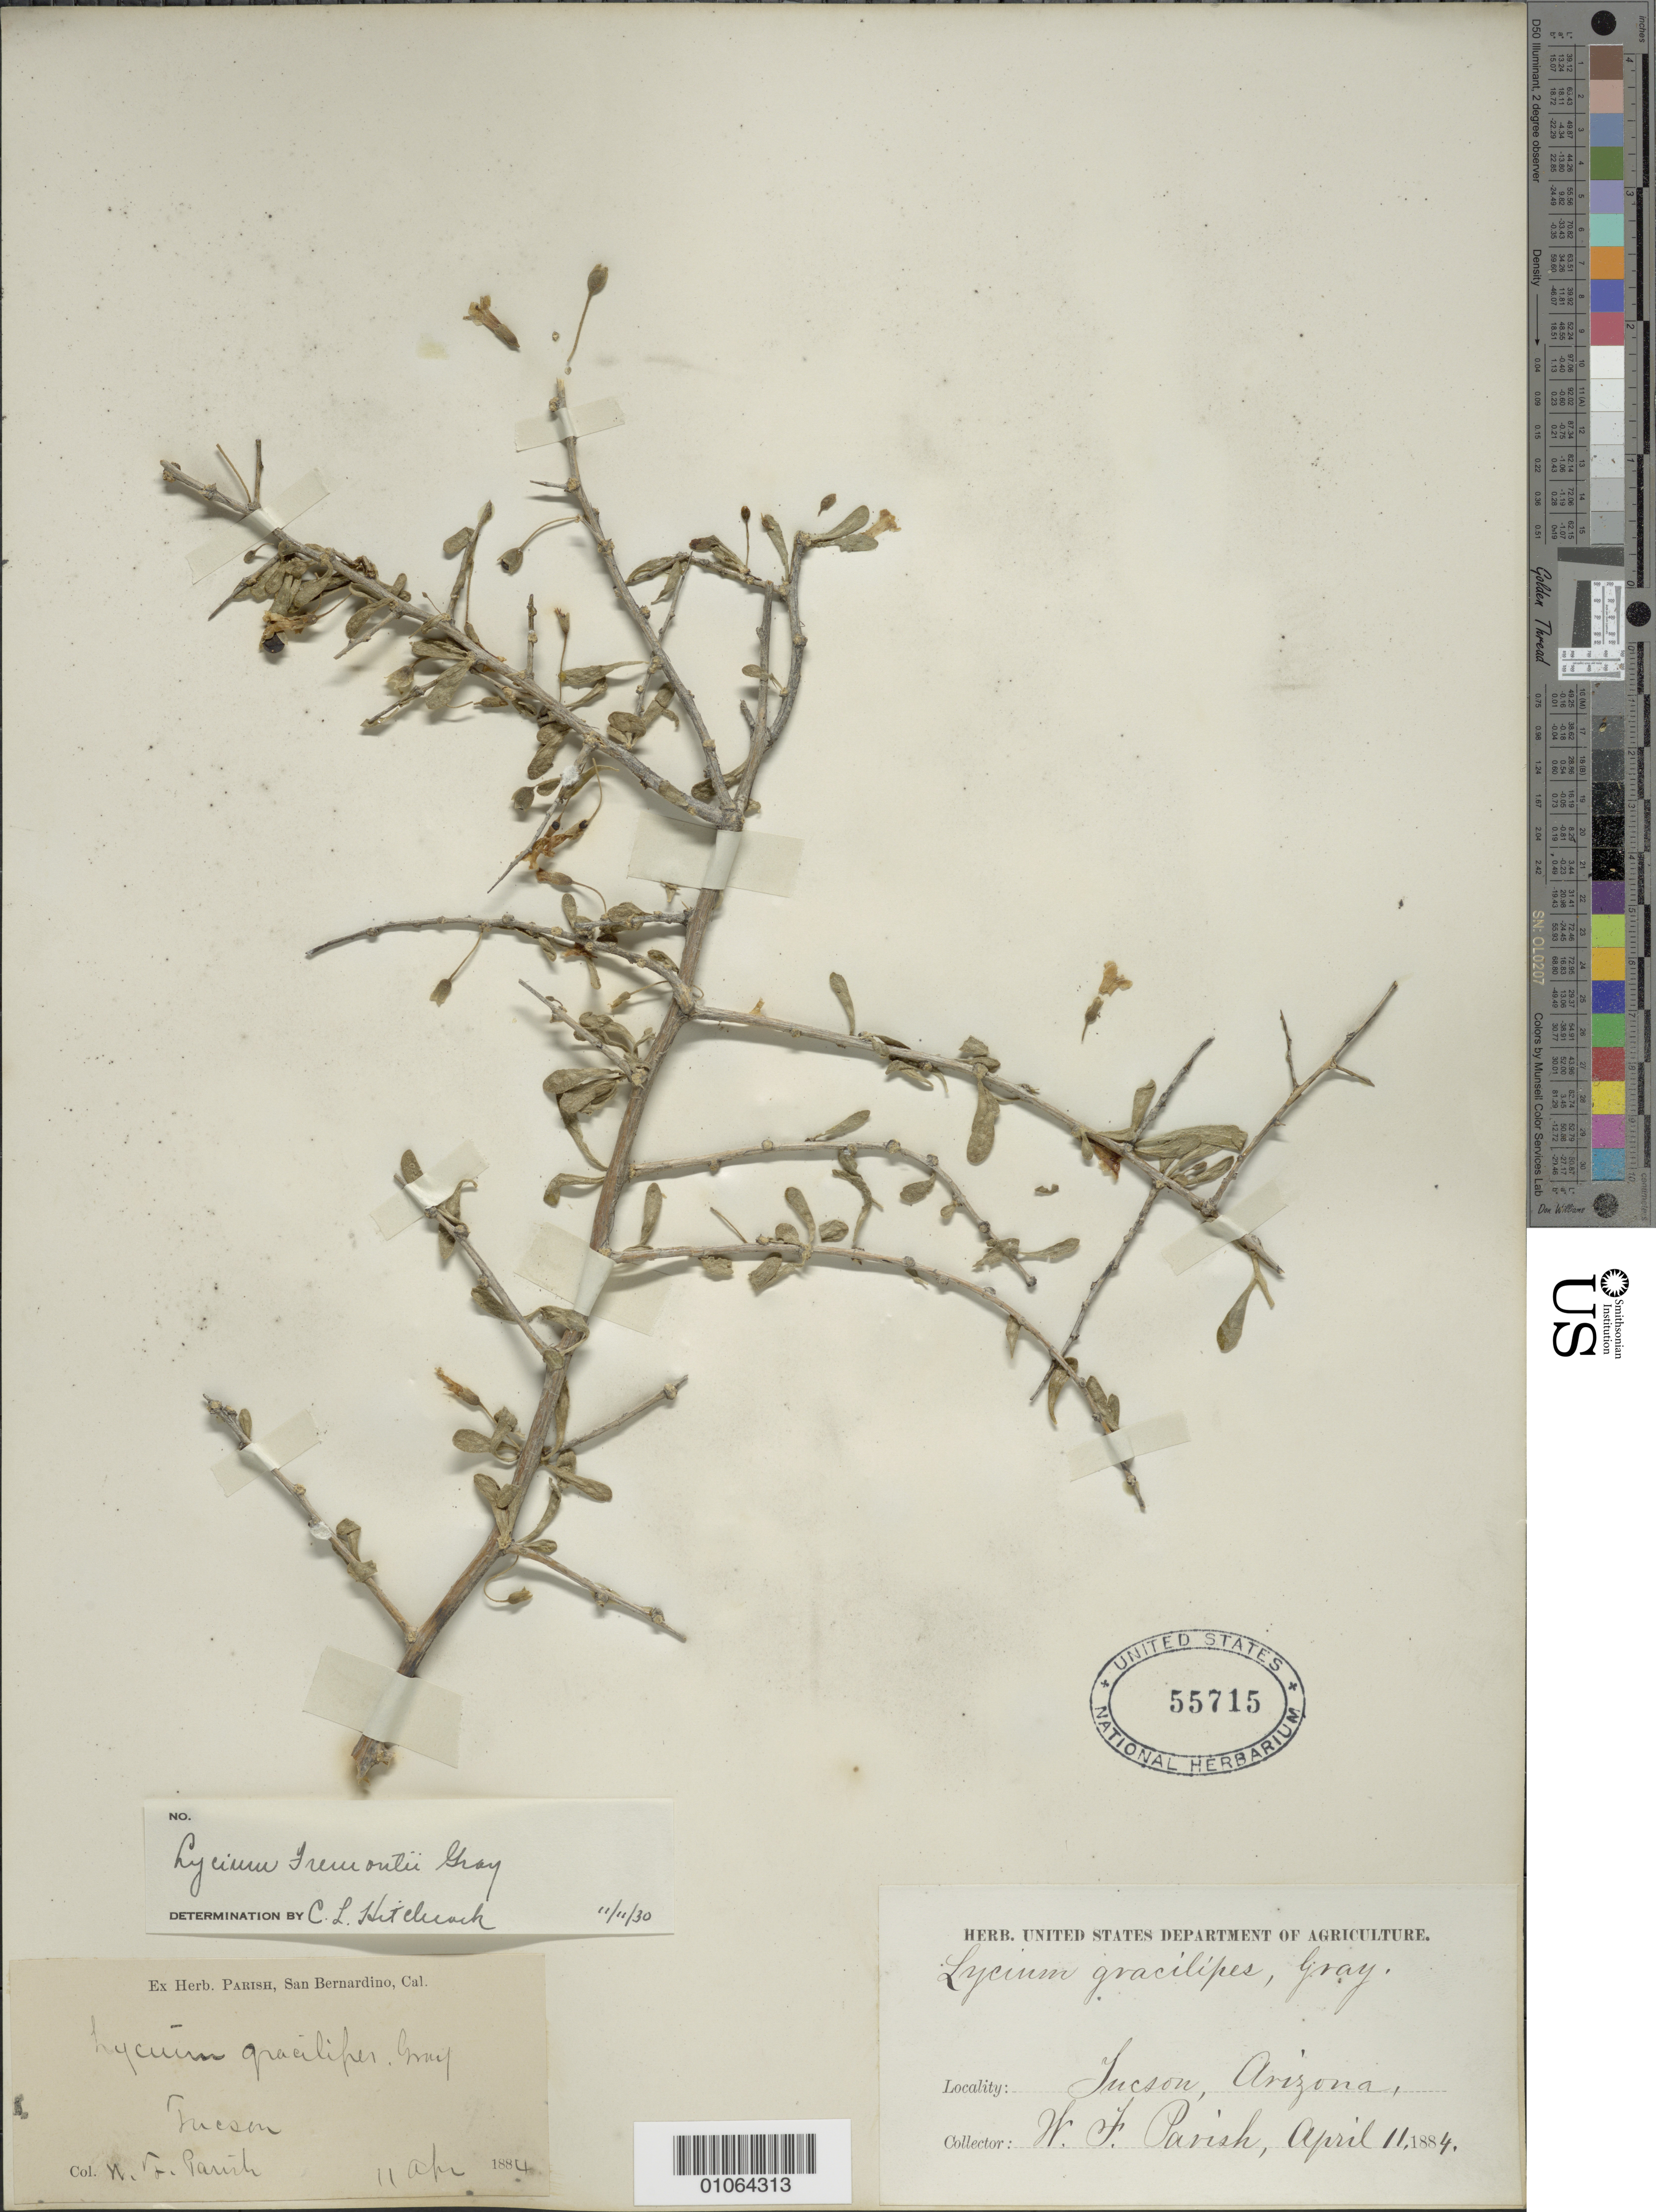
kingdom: Plantae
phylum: Tracheophyta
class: Magnoliopsida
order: Solanales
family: Solanaceae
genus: Lycium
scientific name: Lycium fremontii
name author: A. Gray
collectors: W. F. Parish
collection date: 1884-04-11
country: United States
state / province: Arizona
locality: Tucson.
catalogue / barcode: US 55715